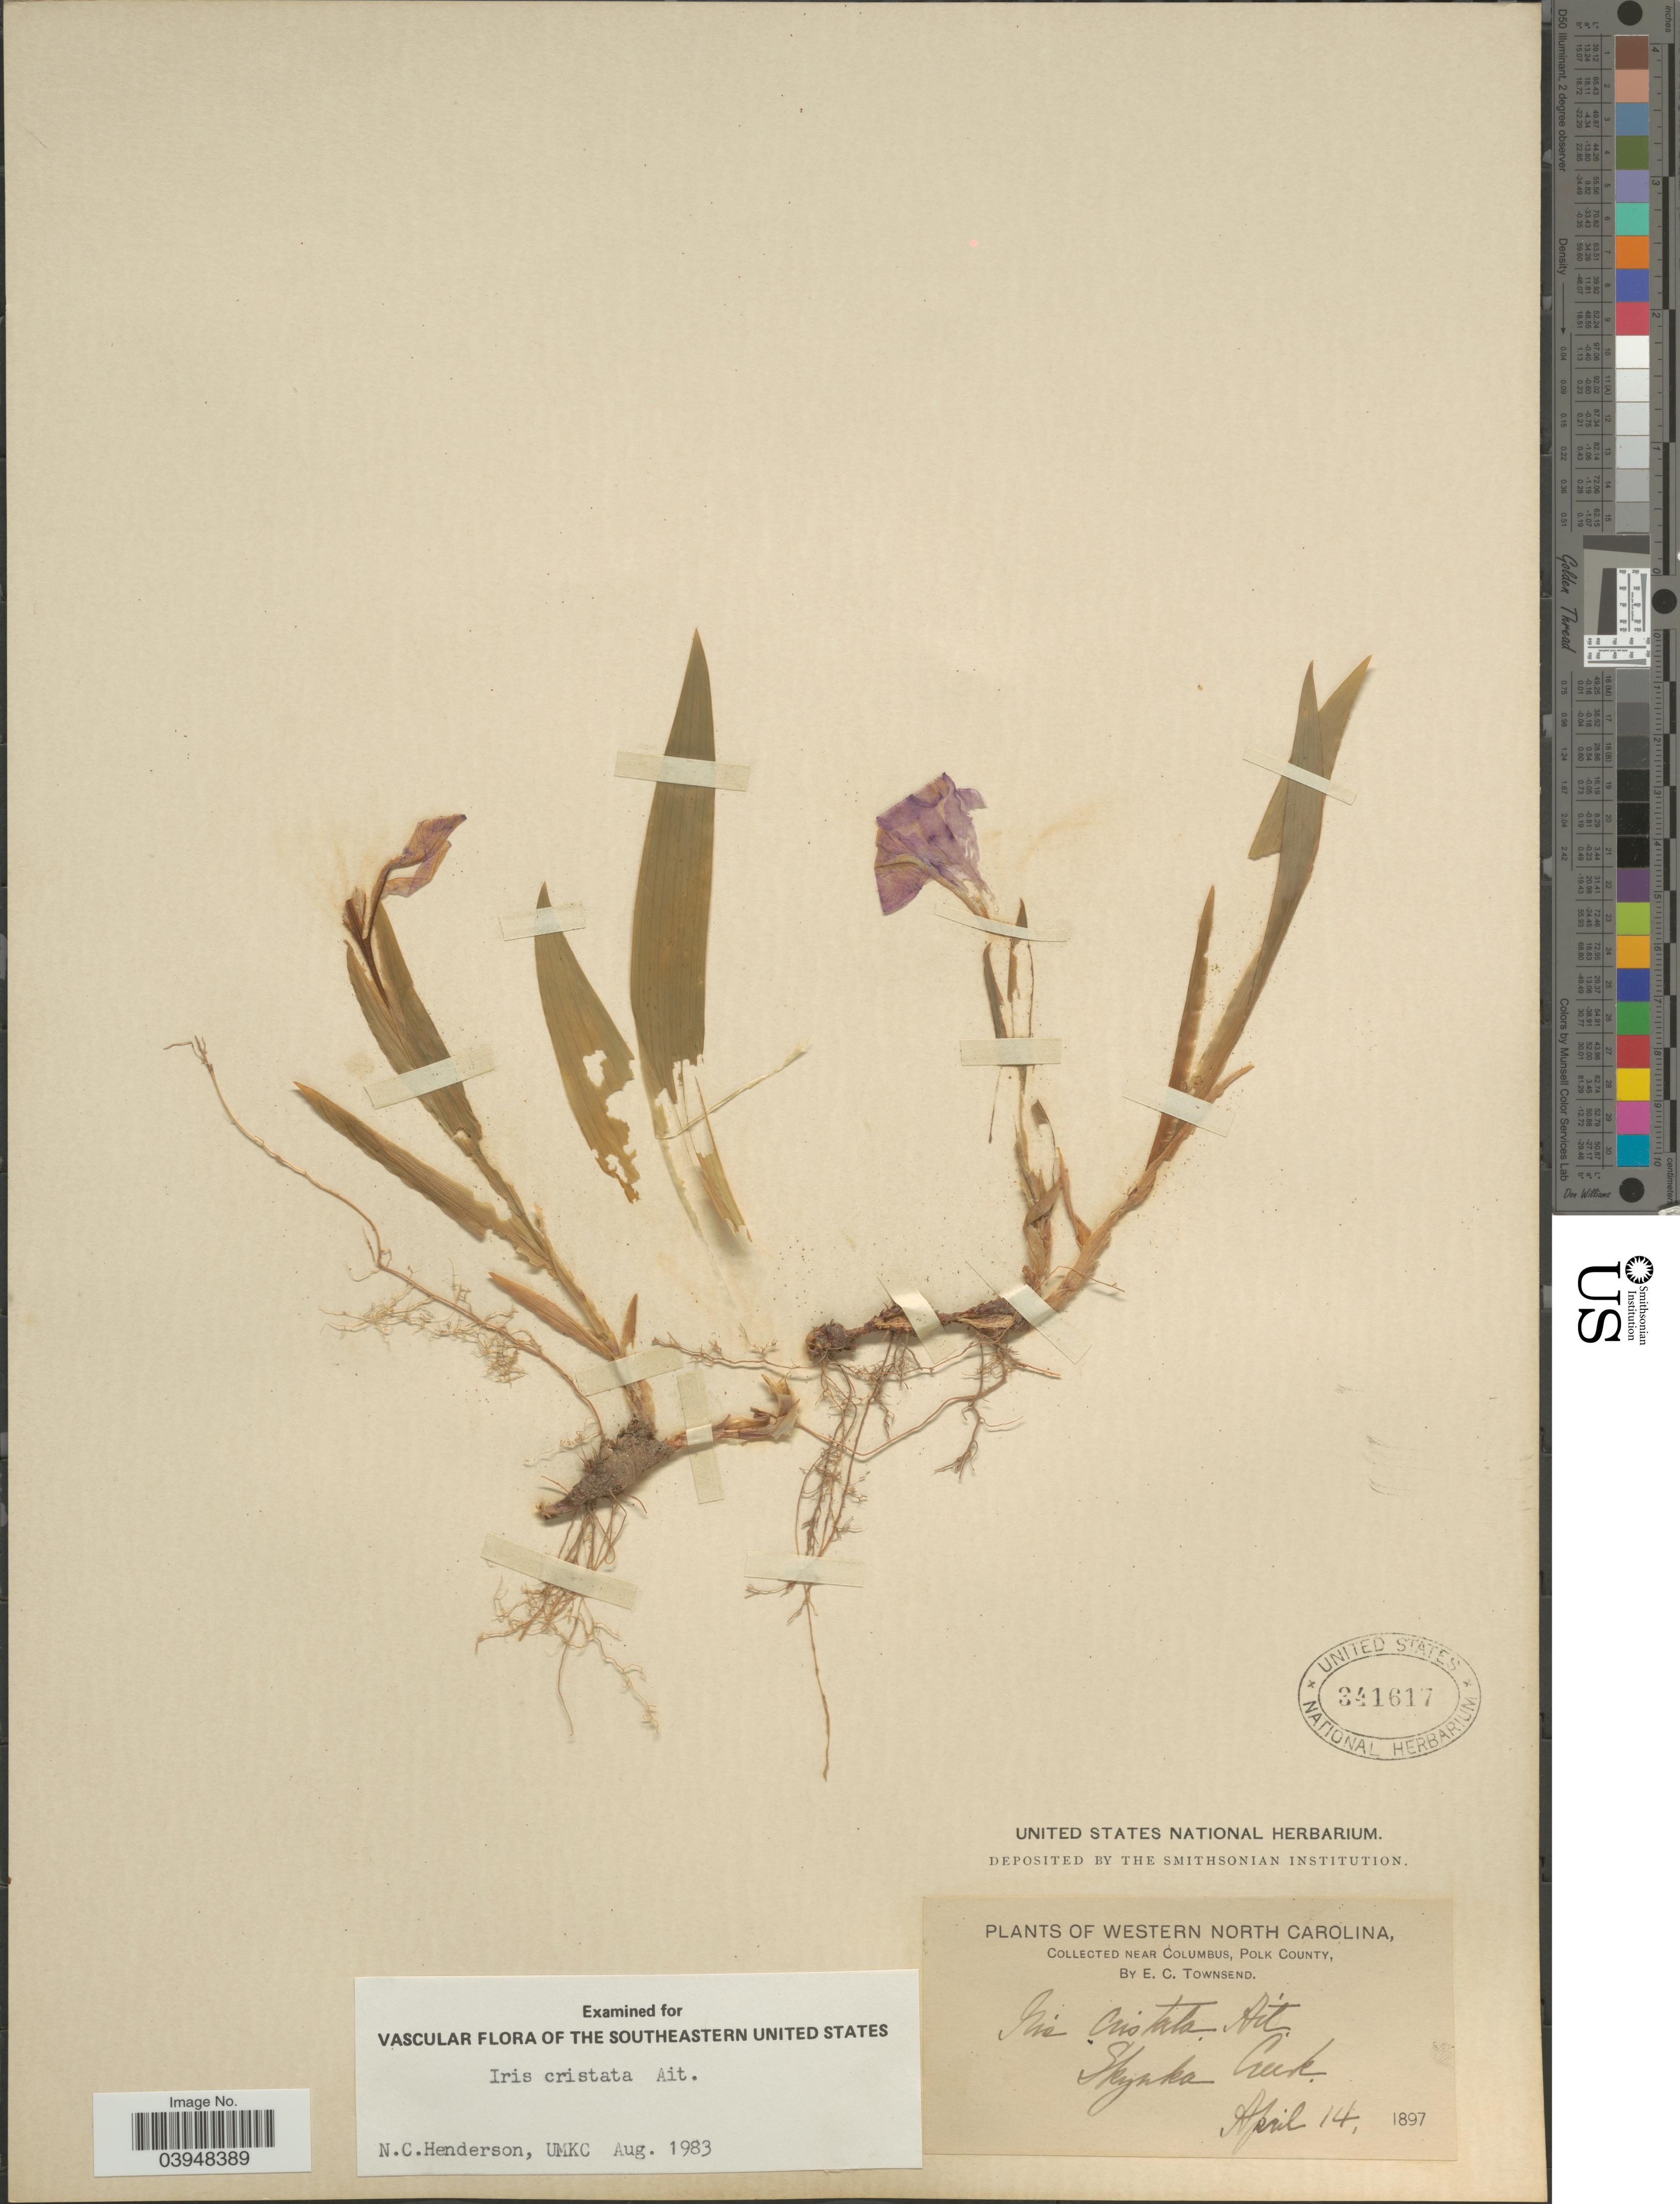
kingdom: Plantae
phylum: Tracheophyta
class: Liliopsida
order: Asparagales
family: Iridaceae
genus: Iris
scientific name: Iris cristata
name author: Aiton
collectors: E. C. Townsend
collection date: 1897-04-14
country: United States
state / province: North Carolina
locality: Western North Carolina. Near Columbus, Polk County. Skynka Creek.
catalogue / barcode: US 341617